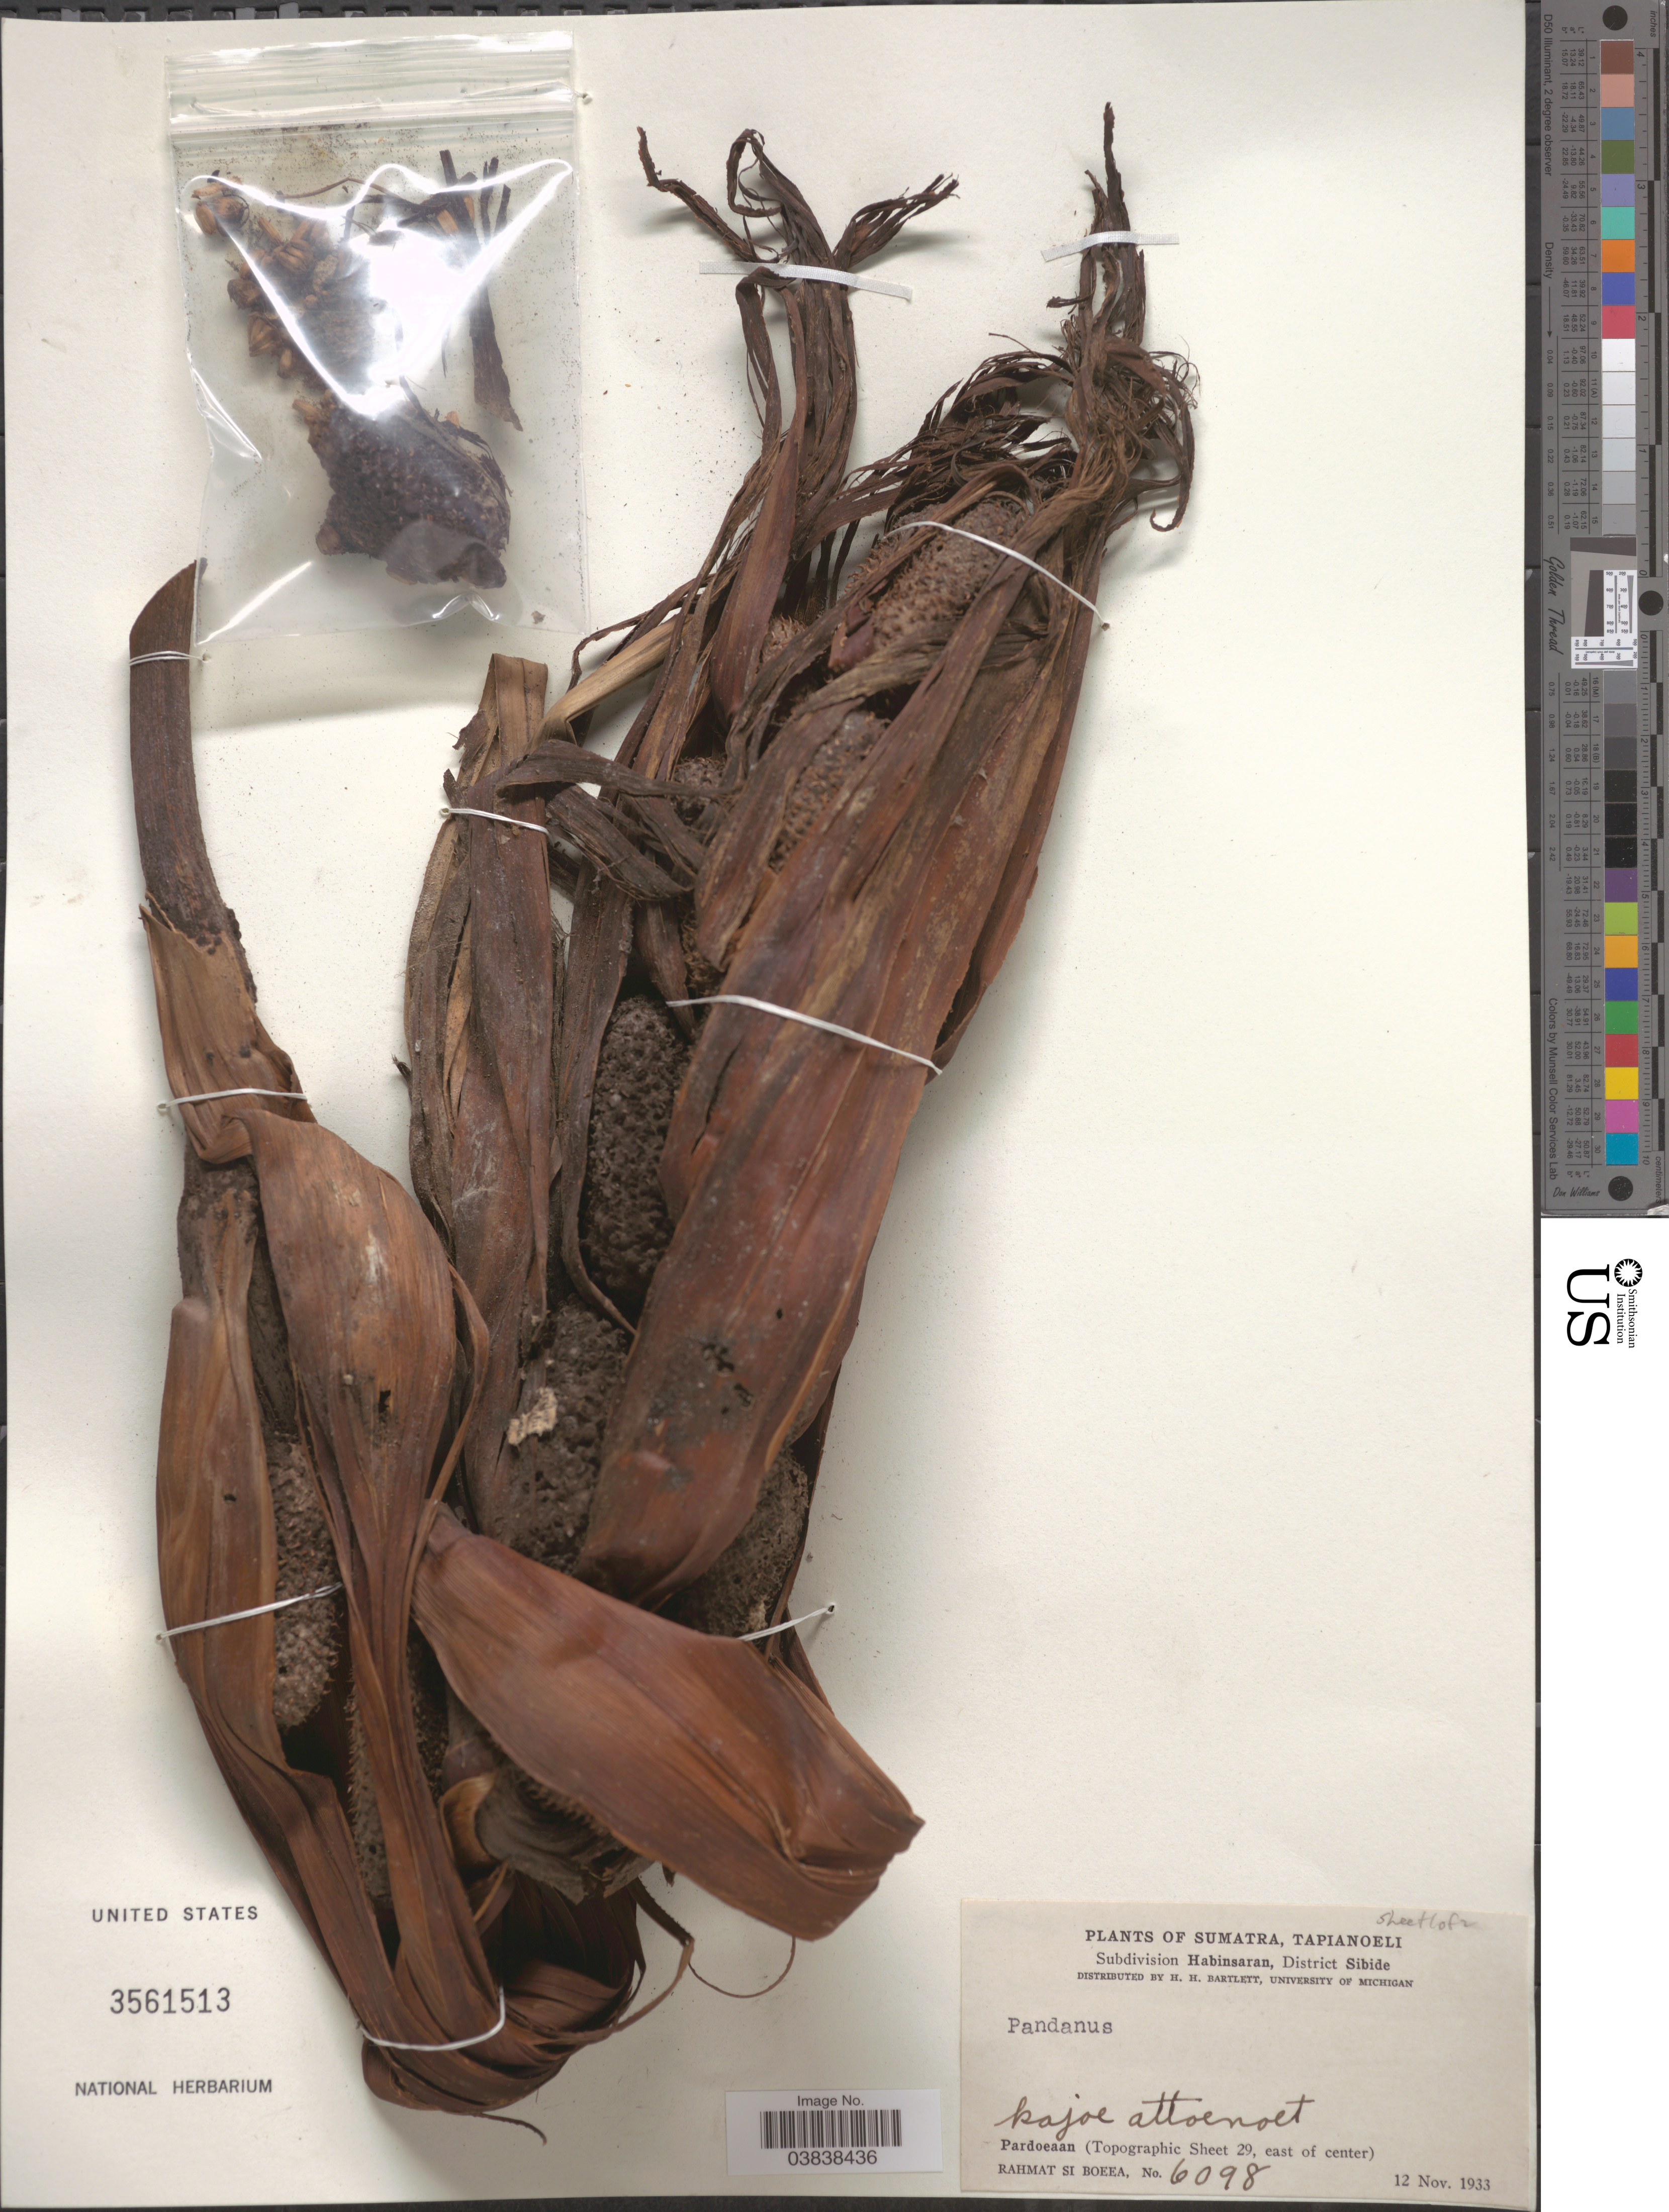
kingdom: Plantae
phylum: Tracheophyta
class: Liliopsida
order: Pandanales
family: Pandanaceae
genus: Pandanus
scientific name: Pandanus sp.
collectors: Rahmat Si Boeea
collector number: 6098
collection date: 1933-11-12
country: Indonesia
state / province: Sumatra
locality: Tapianoeli. Subdivision Habinsaran, District Sibide. Pardoeaan (Topographic Sheet 29, east of center).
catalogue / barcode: US 3561513